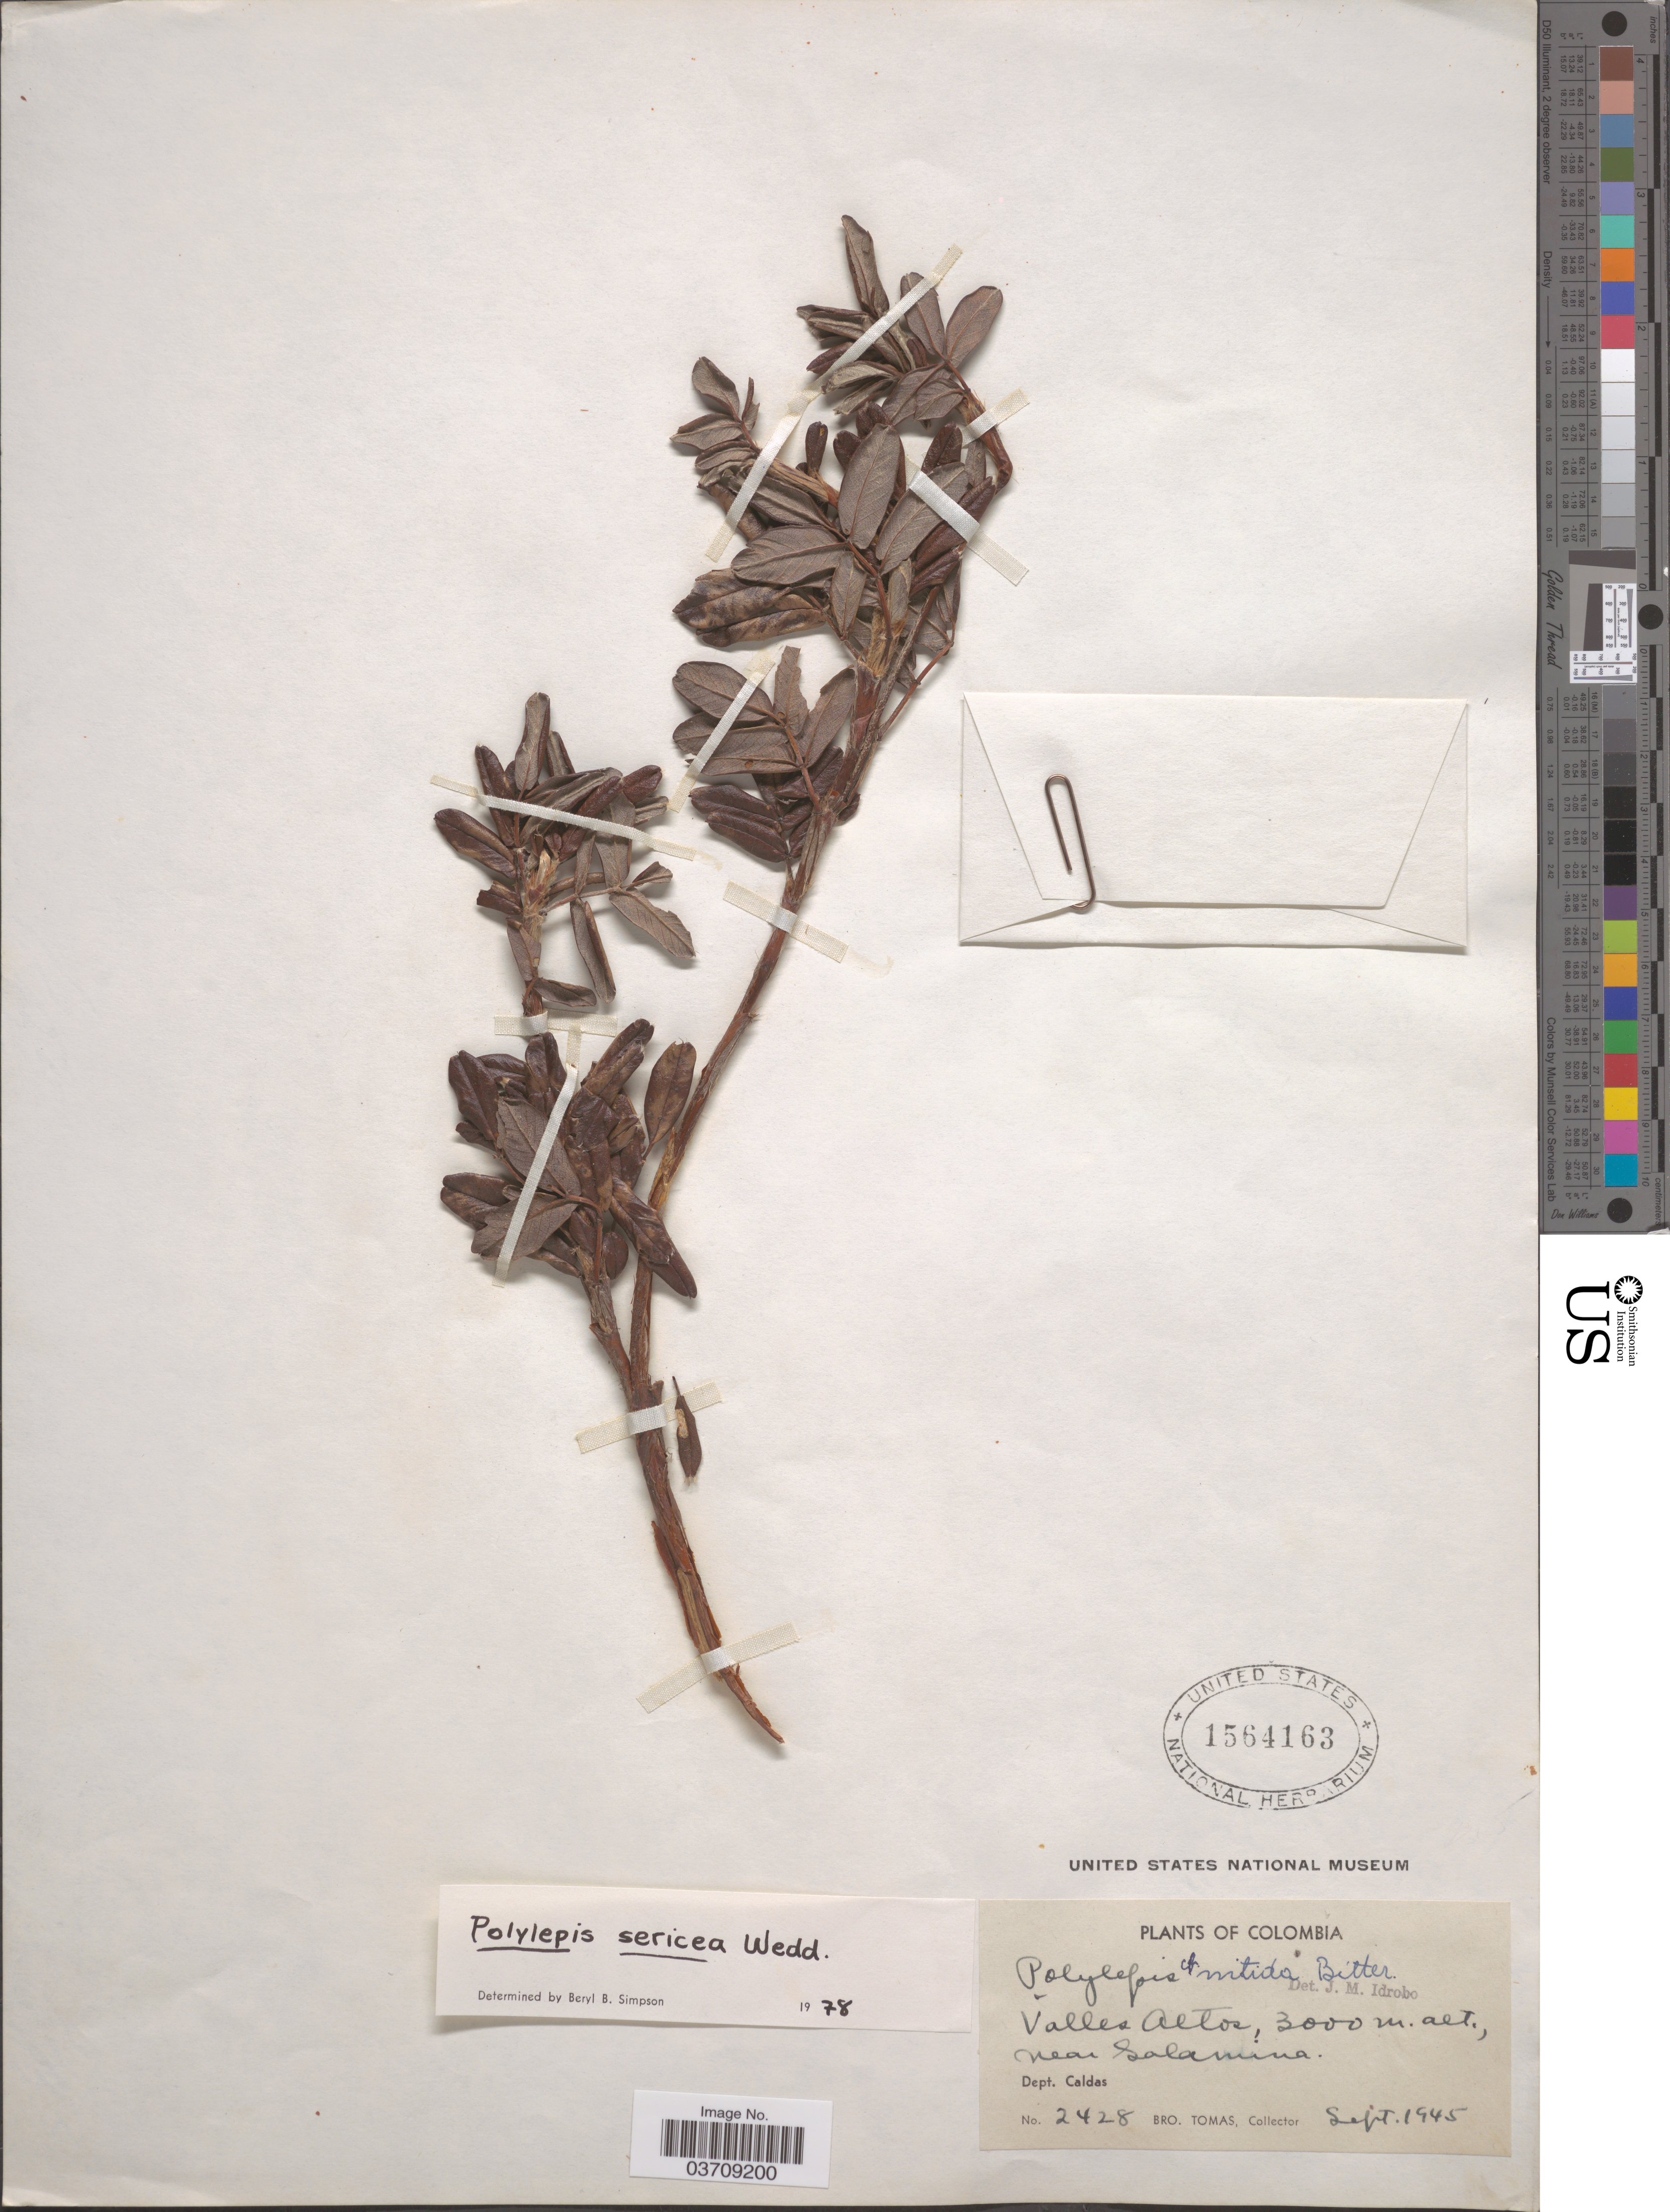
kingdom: Plantae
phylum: Tracheophyta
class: Magnoliopsida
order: Rosales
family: Rosaceae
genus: Polylepis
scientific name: Polylepis sericea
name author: Wedd.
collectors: B. Tomas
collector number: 2428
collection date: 1945-09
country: Colombia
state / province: Caldas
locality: Valles Altos, near Salamina. Dept. Caldas.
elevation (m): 3000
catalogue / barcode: US 1564163